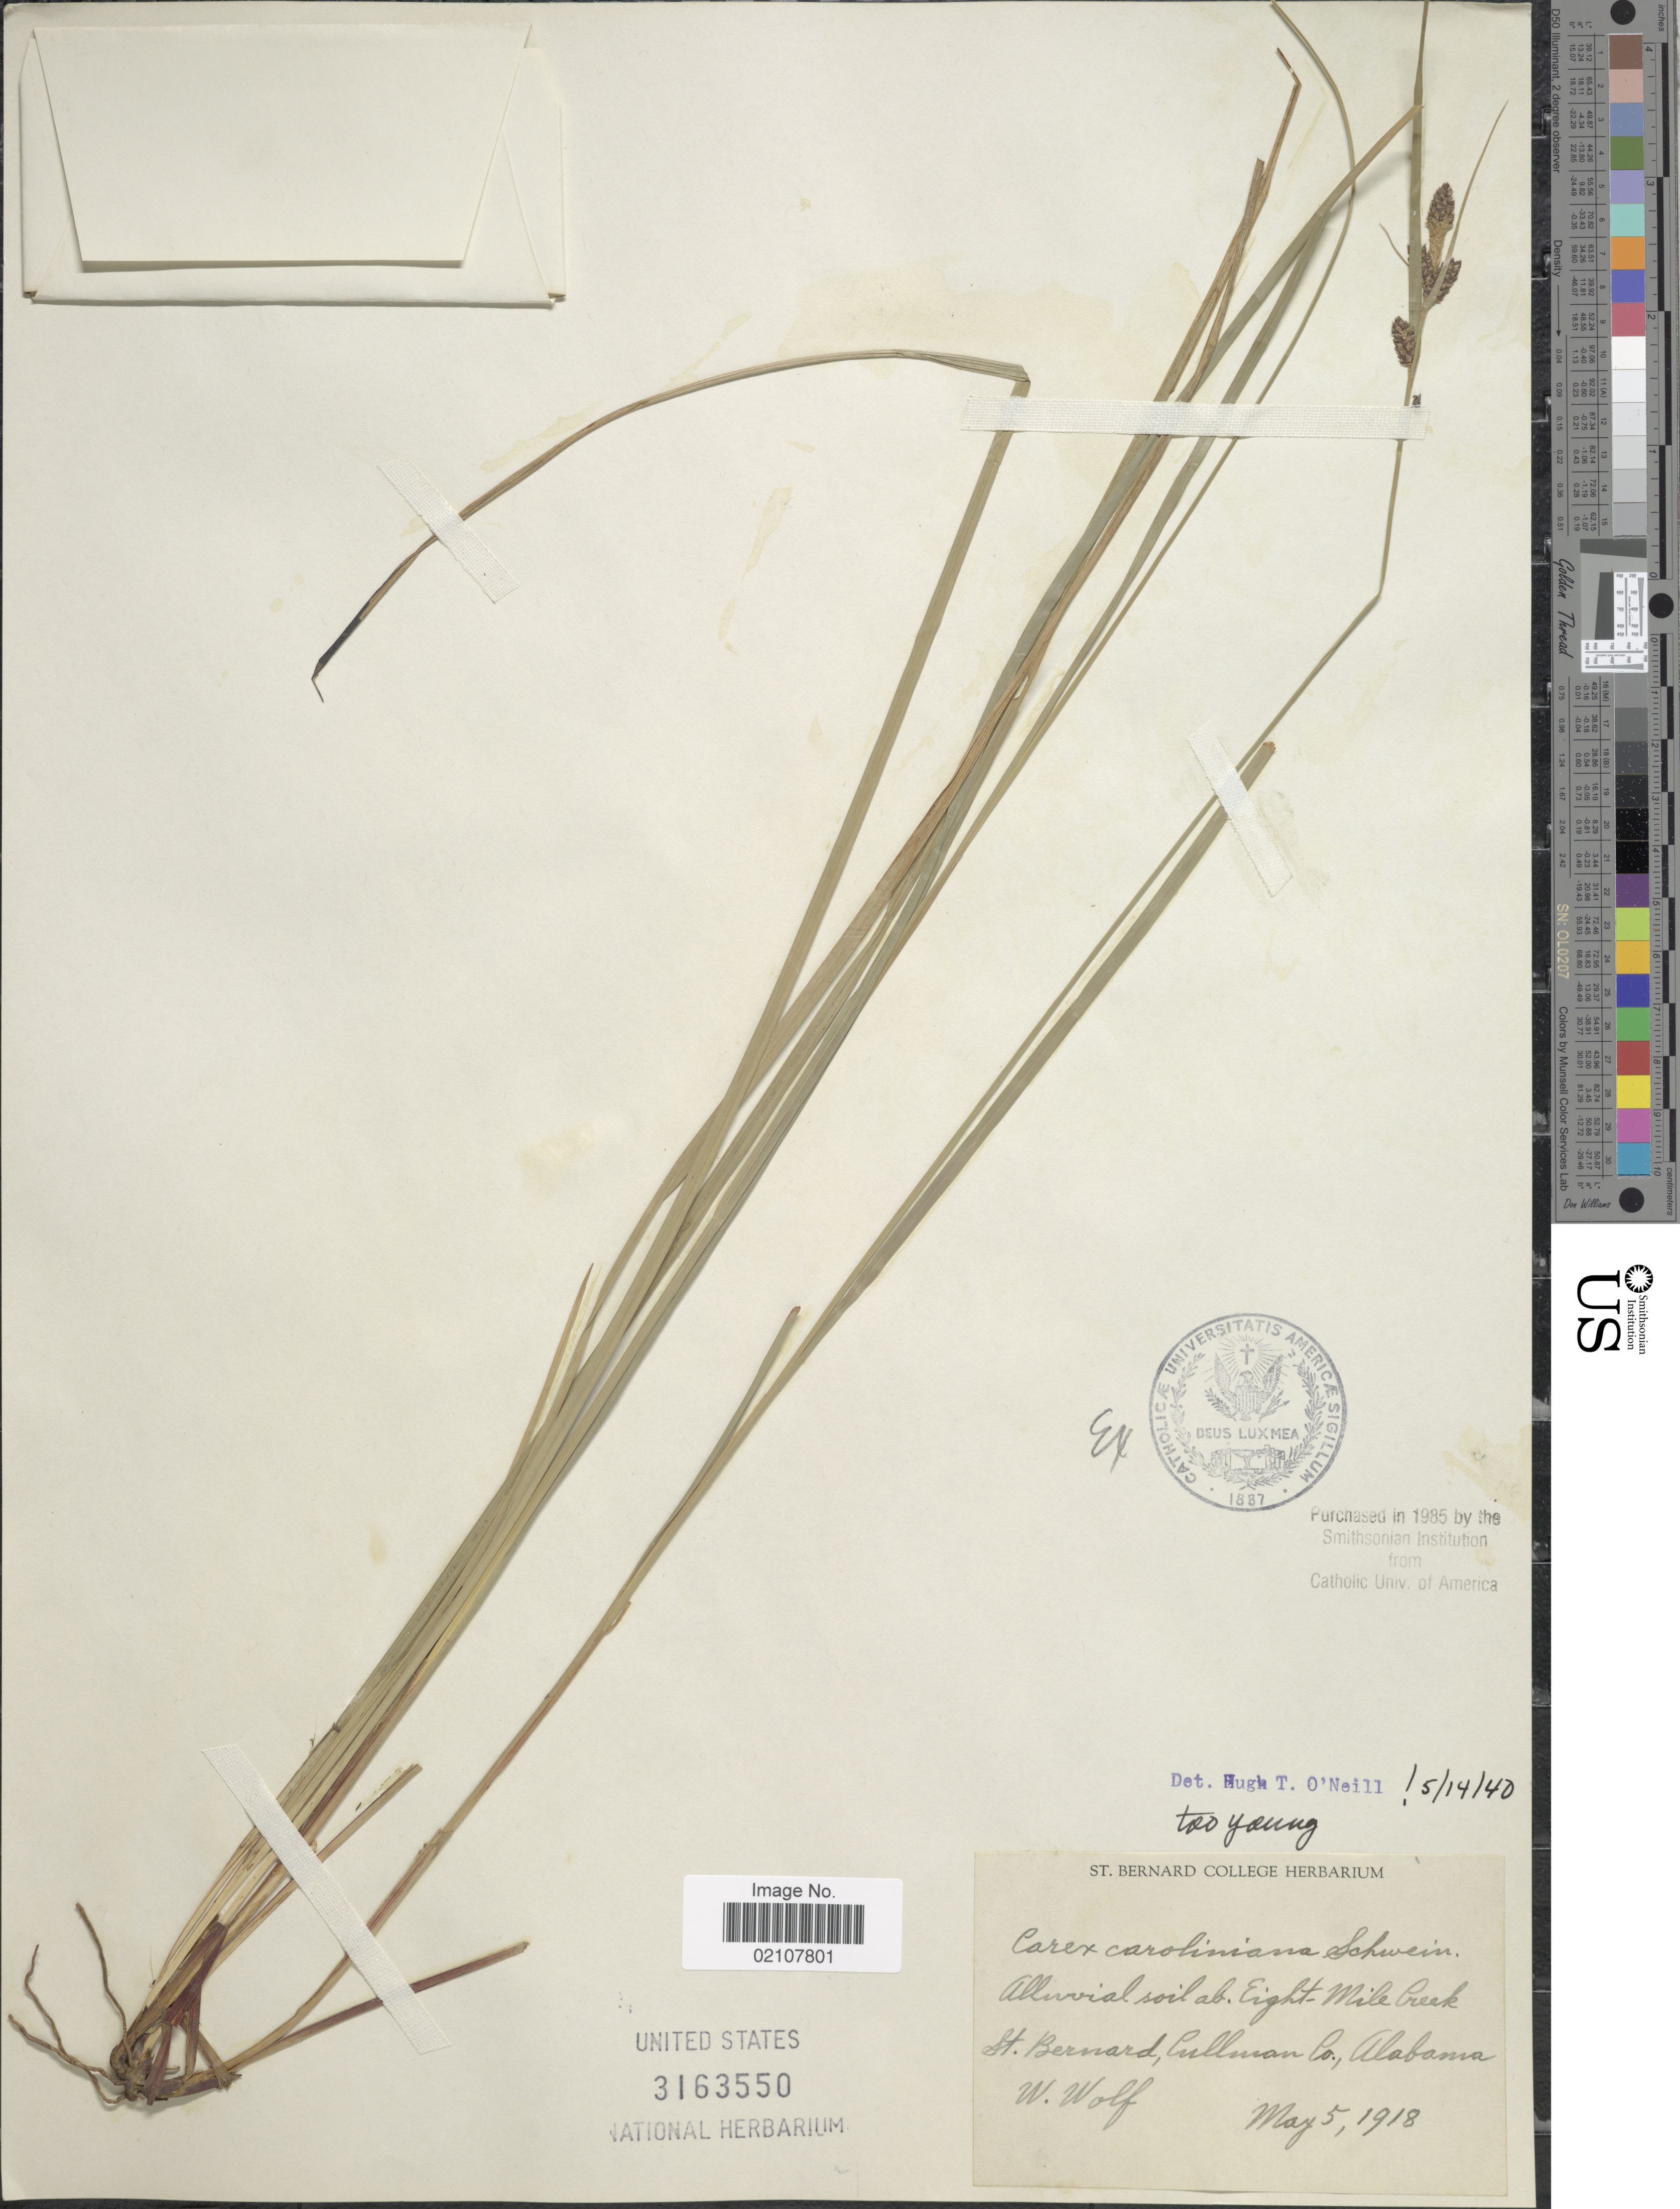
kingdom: Plantae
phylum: Tracheophyta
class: Liliopsida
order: Poales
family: Cyperaceae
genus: Carex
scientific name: Carex caroliniana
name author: Schwein.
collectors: W. Wolf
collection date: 1918-05-05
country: United States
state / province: Alabama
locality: Alluvial soil ab. Eight-Mile Creek, St. Bernard, Cullman Co.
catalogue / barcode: US 3163550